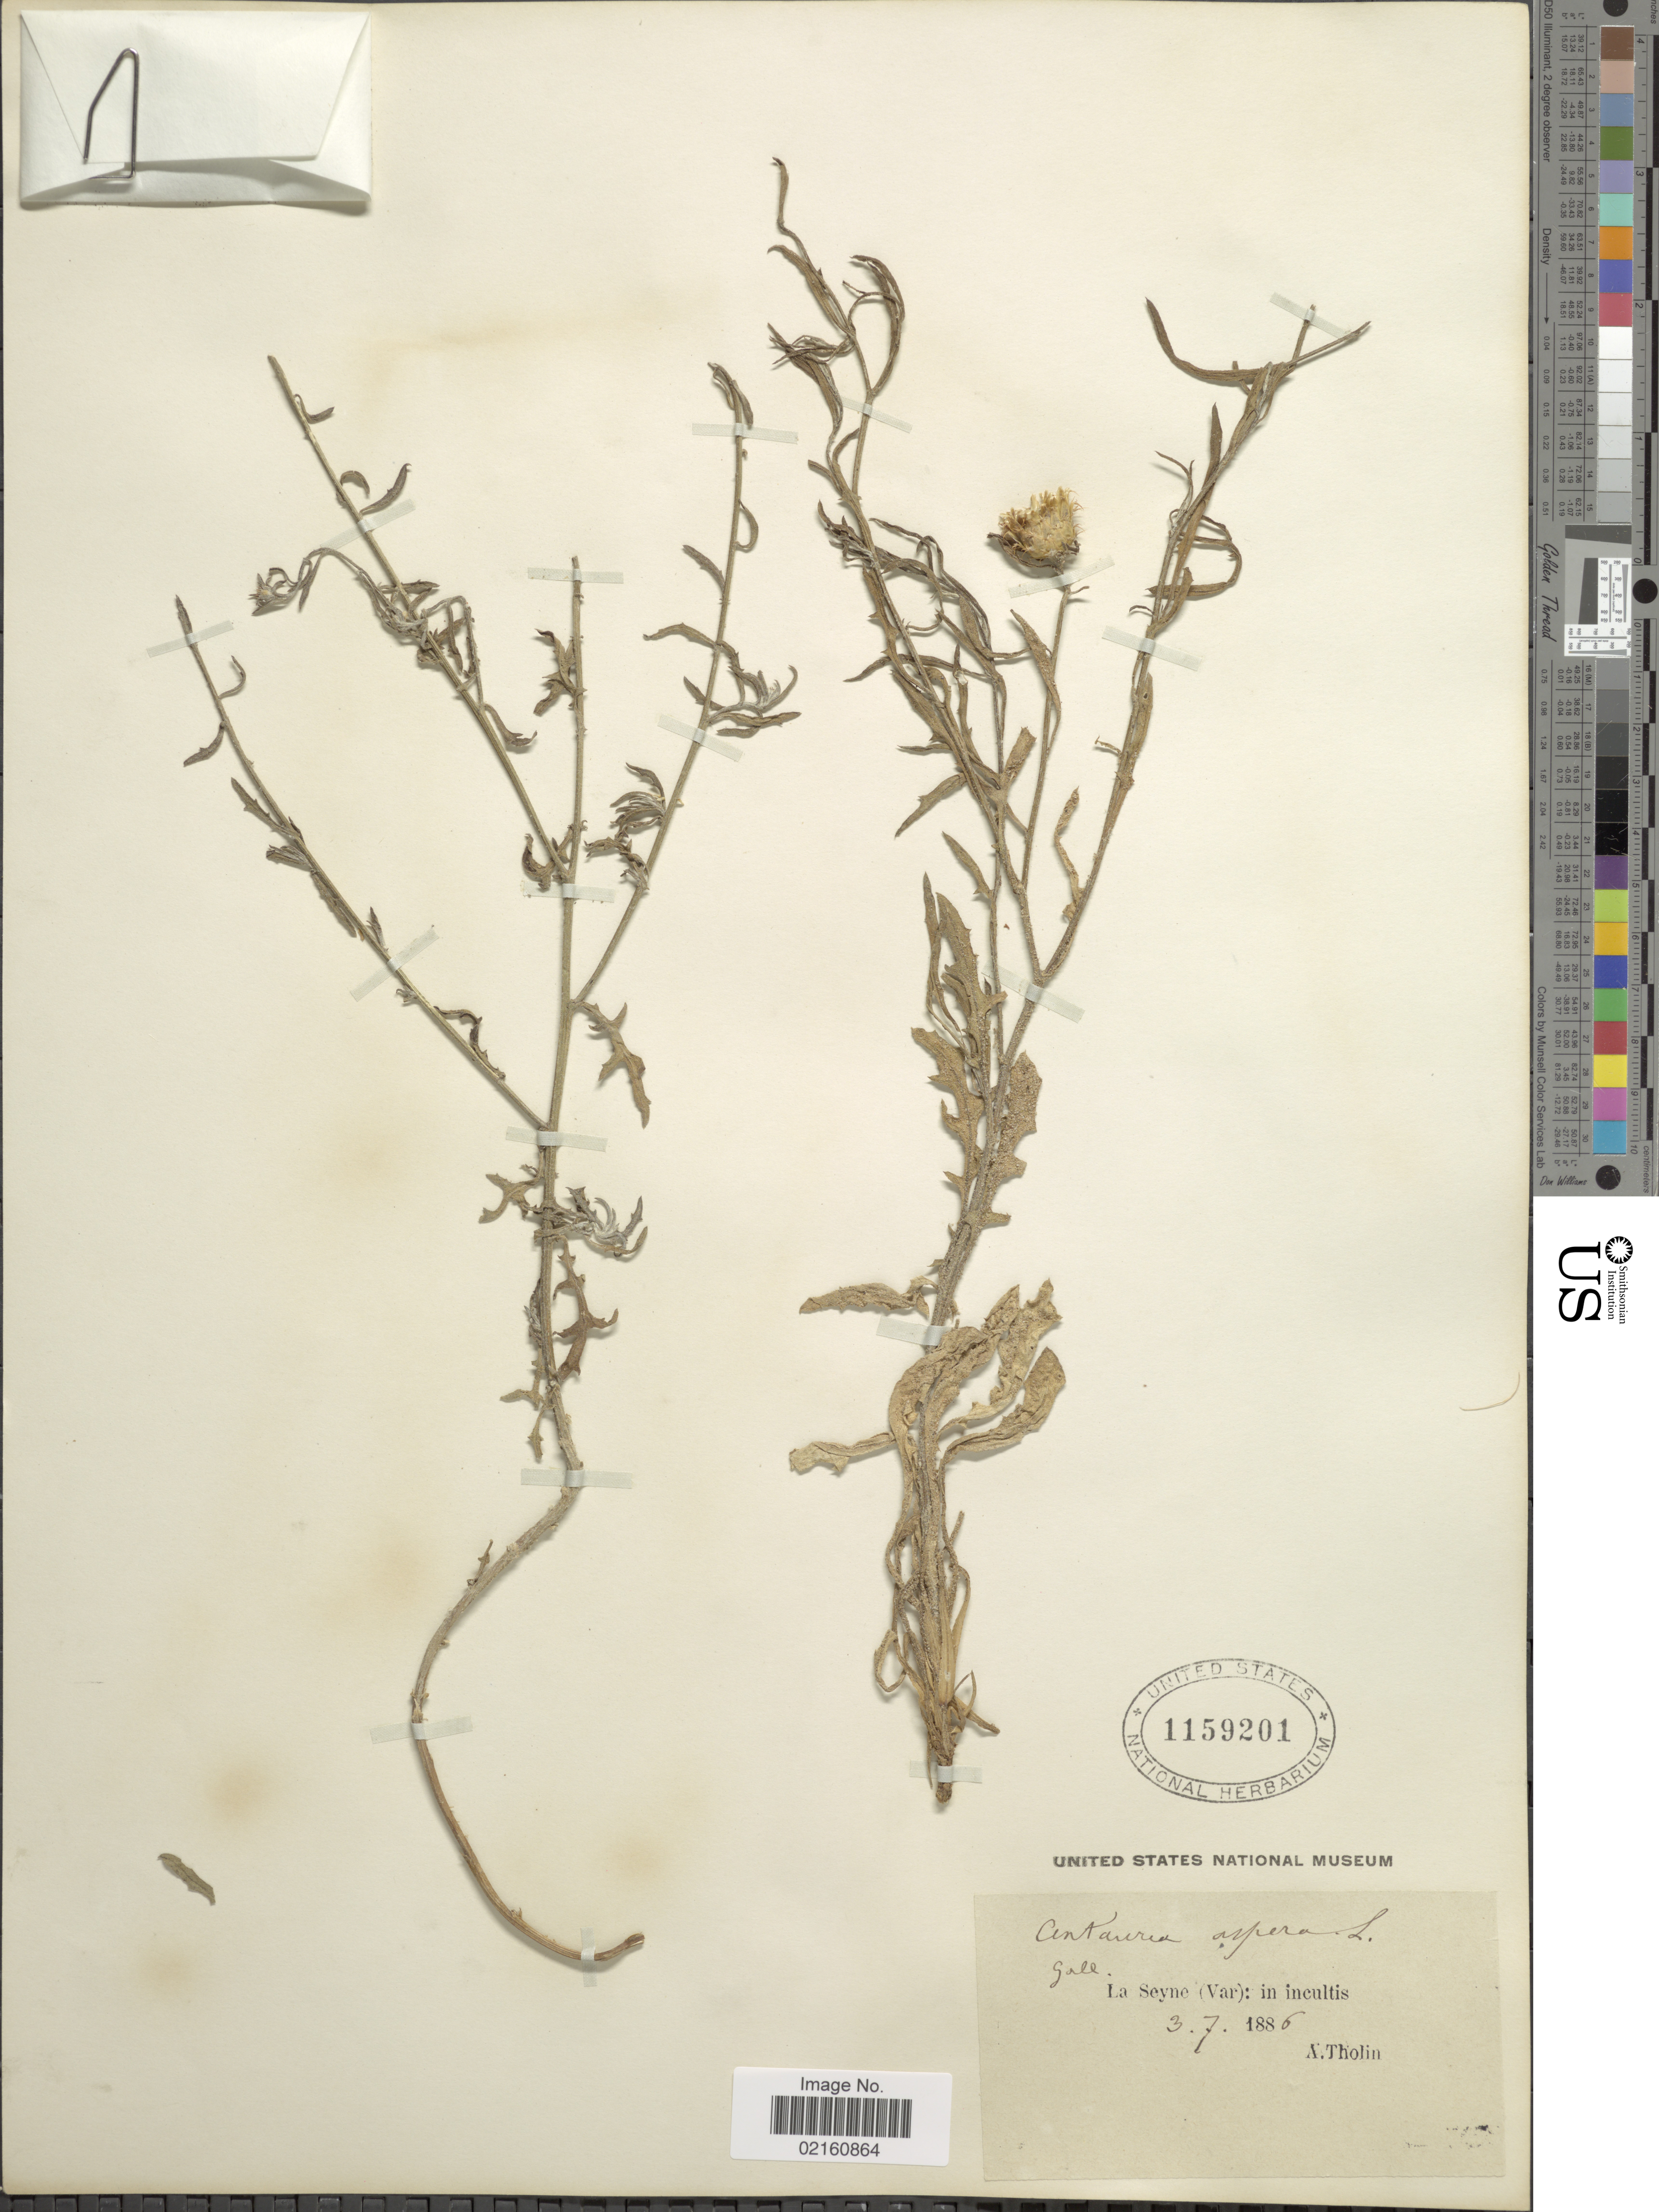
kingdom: Plantae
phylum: Tracheophyta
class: Magnoliopsida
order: Asterales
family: Asteraceae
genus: Centaurea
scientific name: Centaurea aspera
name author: L.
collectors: A. Tholin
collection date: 1886-07-03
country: France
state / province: Provence-Alpes-Côte d'Azur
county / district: Var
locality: La Seyne (Var)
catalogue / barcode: US 1159201